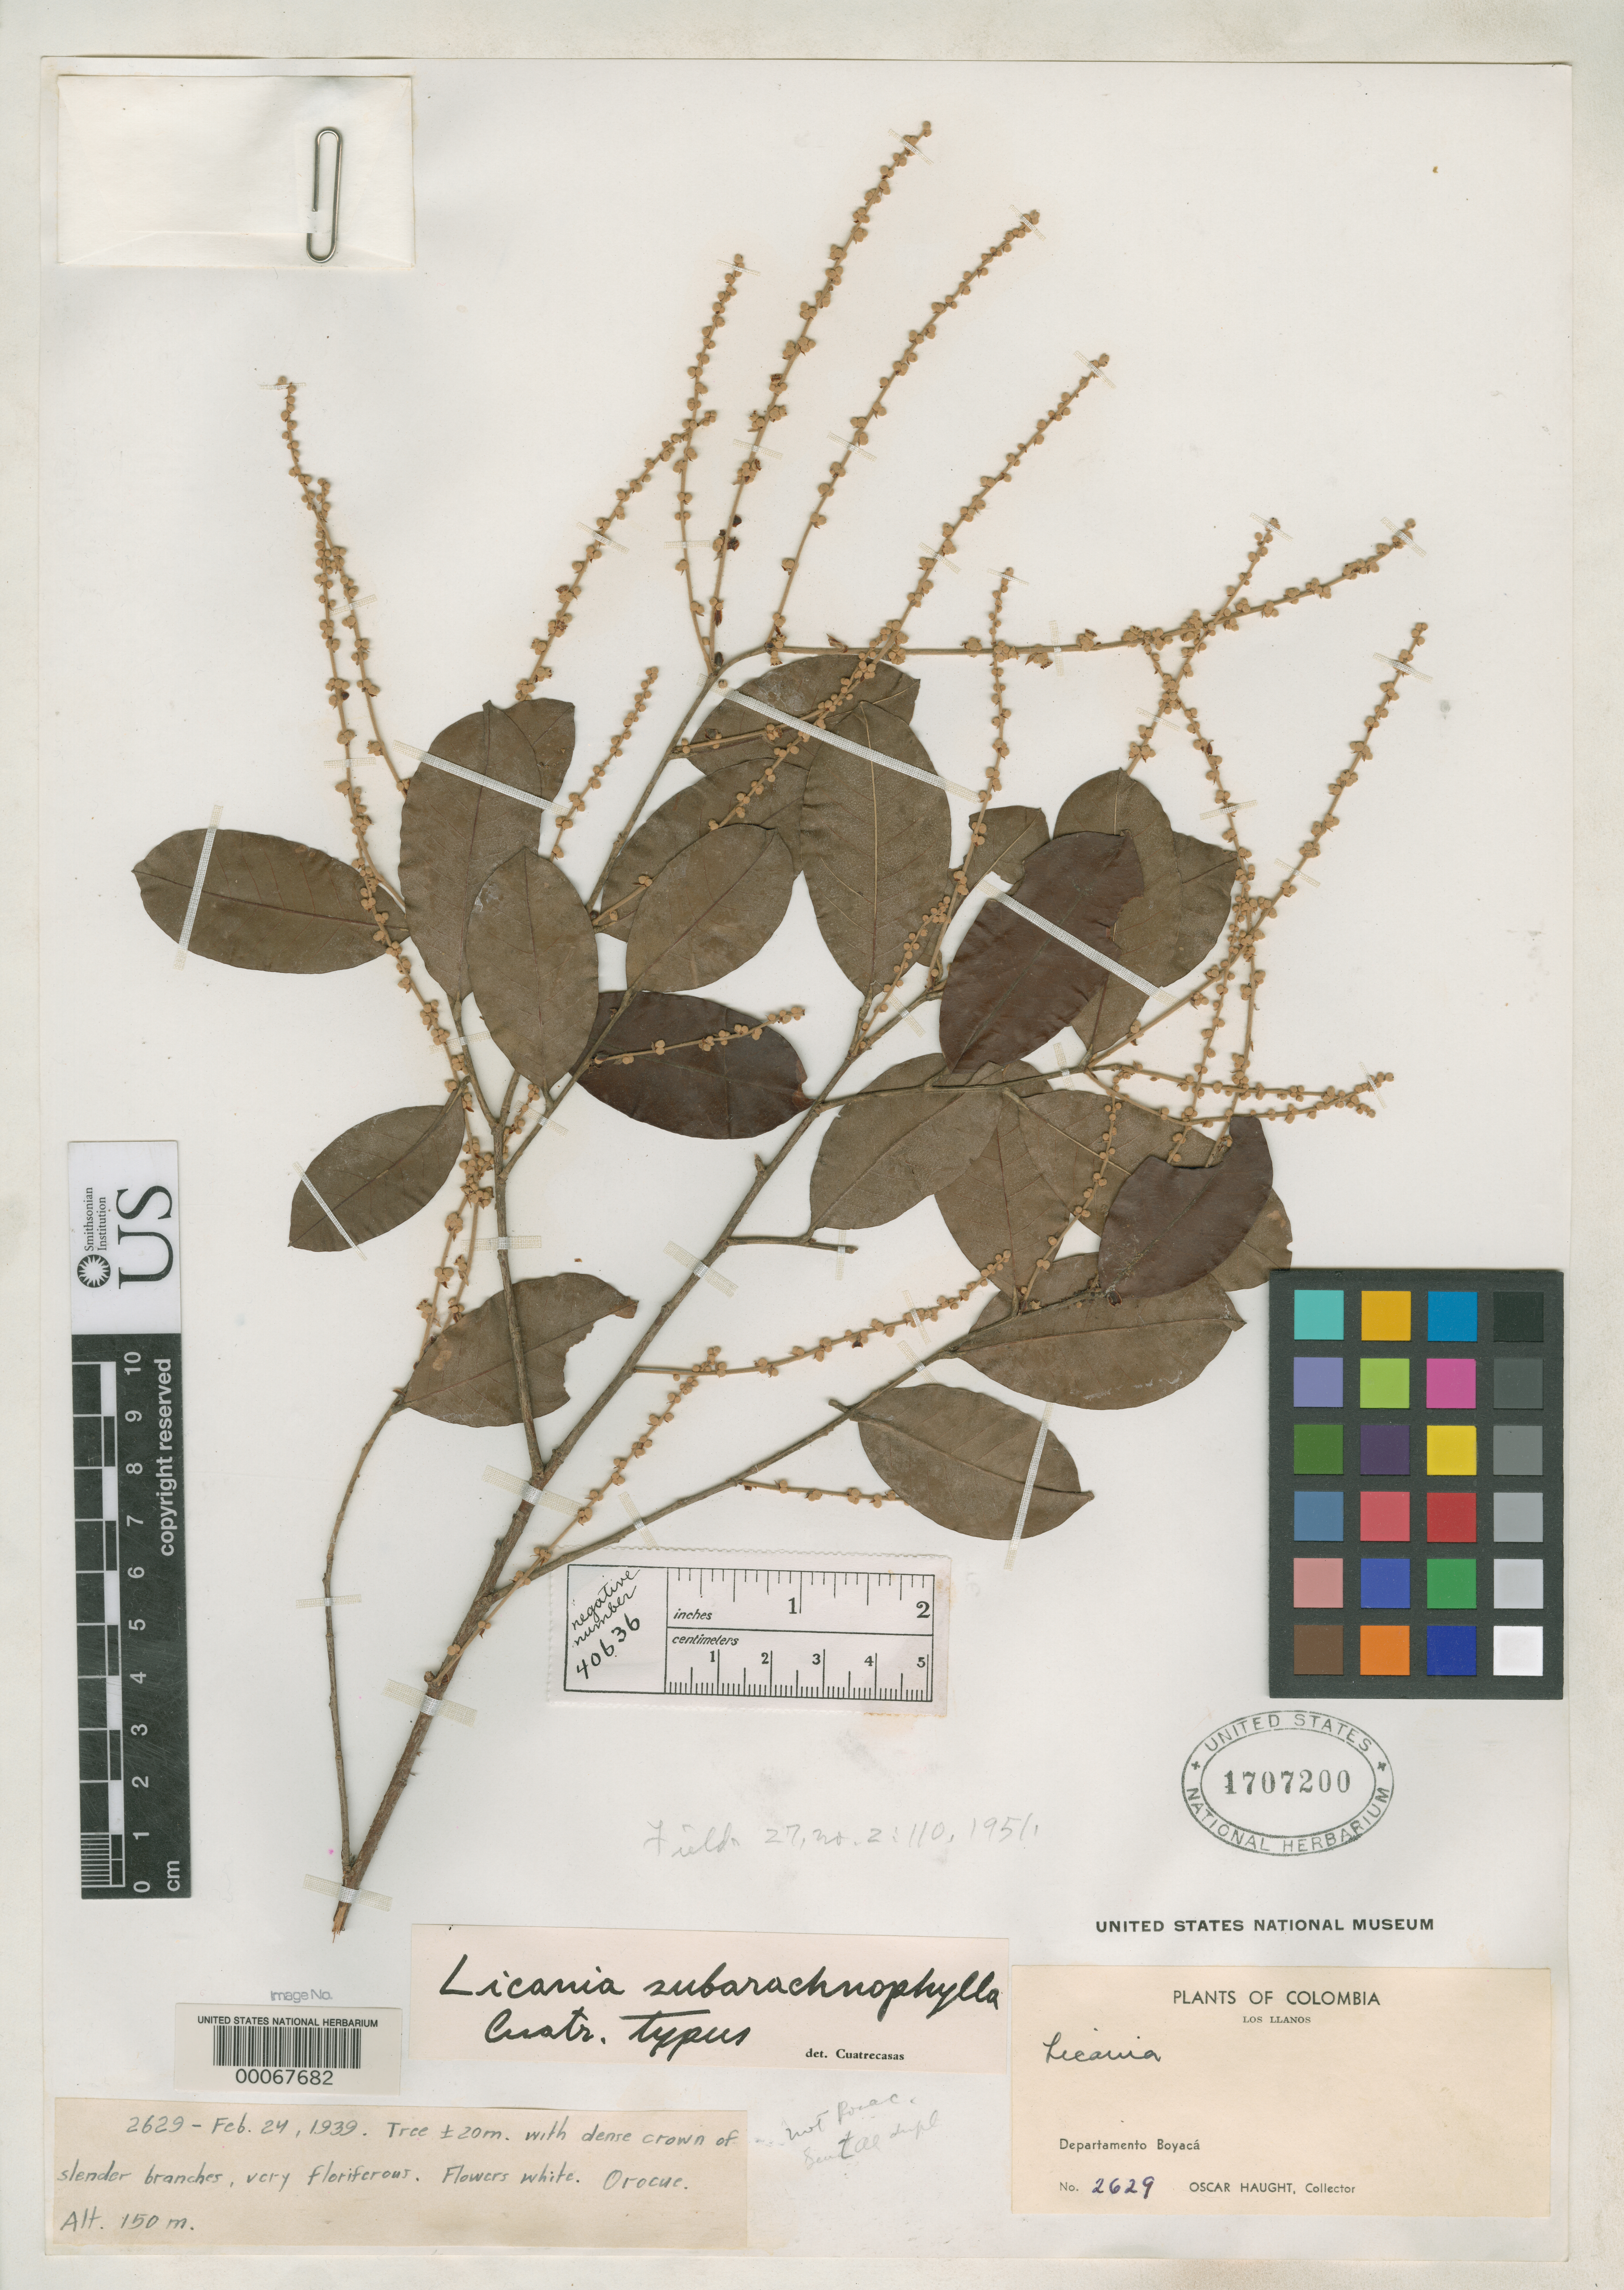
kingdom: Plantae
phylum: Tracheophyta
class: Magnoliopsida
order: Malpighiales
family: Chrysobalanaceae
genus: Licania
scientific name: Licania subarachnophylla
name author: Cuatrec.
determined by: Cuatrecasas, J.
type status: Possible Holotype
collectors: O. L. Haught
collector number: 2629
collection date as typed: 24 Feb 1939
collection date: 1939-02-24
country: Colombia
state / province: Boyacá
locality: Los Llanos, Orocué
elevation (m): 150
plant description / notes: Type status uncertain. This US sheet (USNH 1707200) is annotated (undated) as "typus" by Cuatrecasas, as were other holotypes published in same publication, but protologue (& Prance 1989, Fl. Neotrop. Monogr.) cite holotype at F. F has 2 specimens and neither is clearly the holotype, nor annotated as "typus" or "holotype". One sheet bears fragmentary material, with minimal label data, labeled as "Fragment of type" and annotated (unsigned, undated) as isotype. The other sheet was originally identified as a Croton, is annotated (unsigned, undated) as "isotype" and bears no annotations by Cuatrecasas. Is this US sheet the holotype?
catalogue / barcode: US 1707200